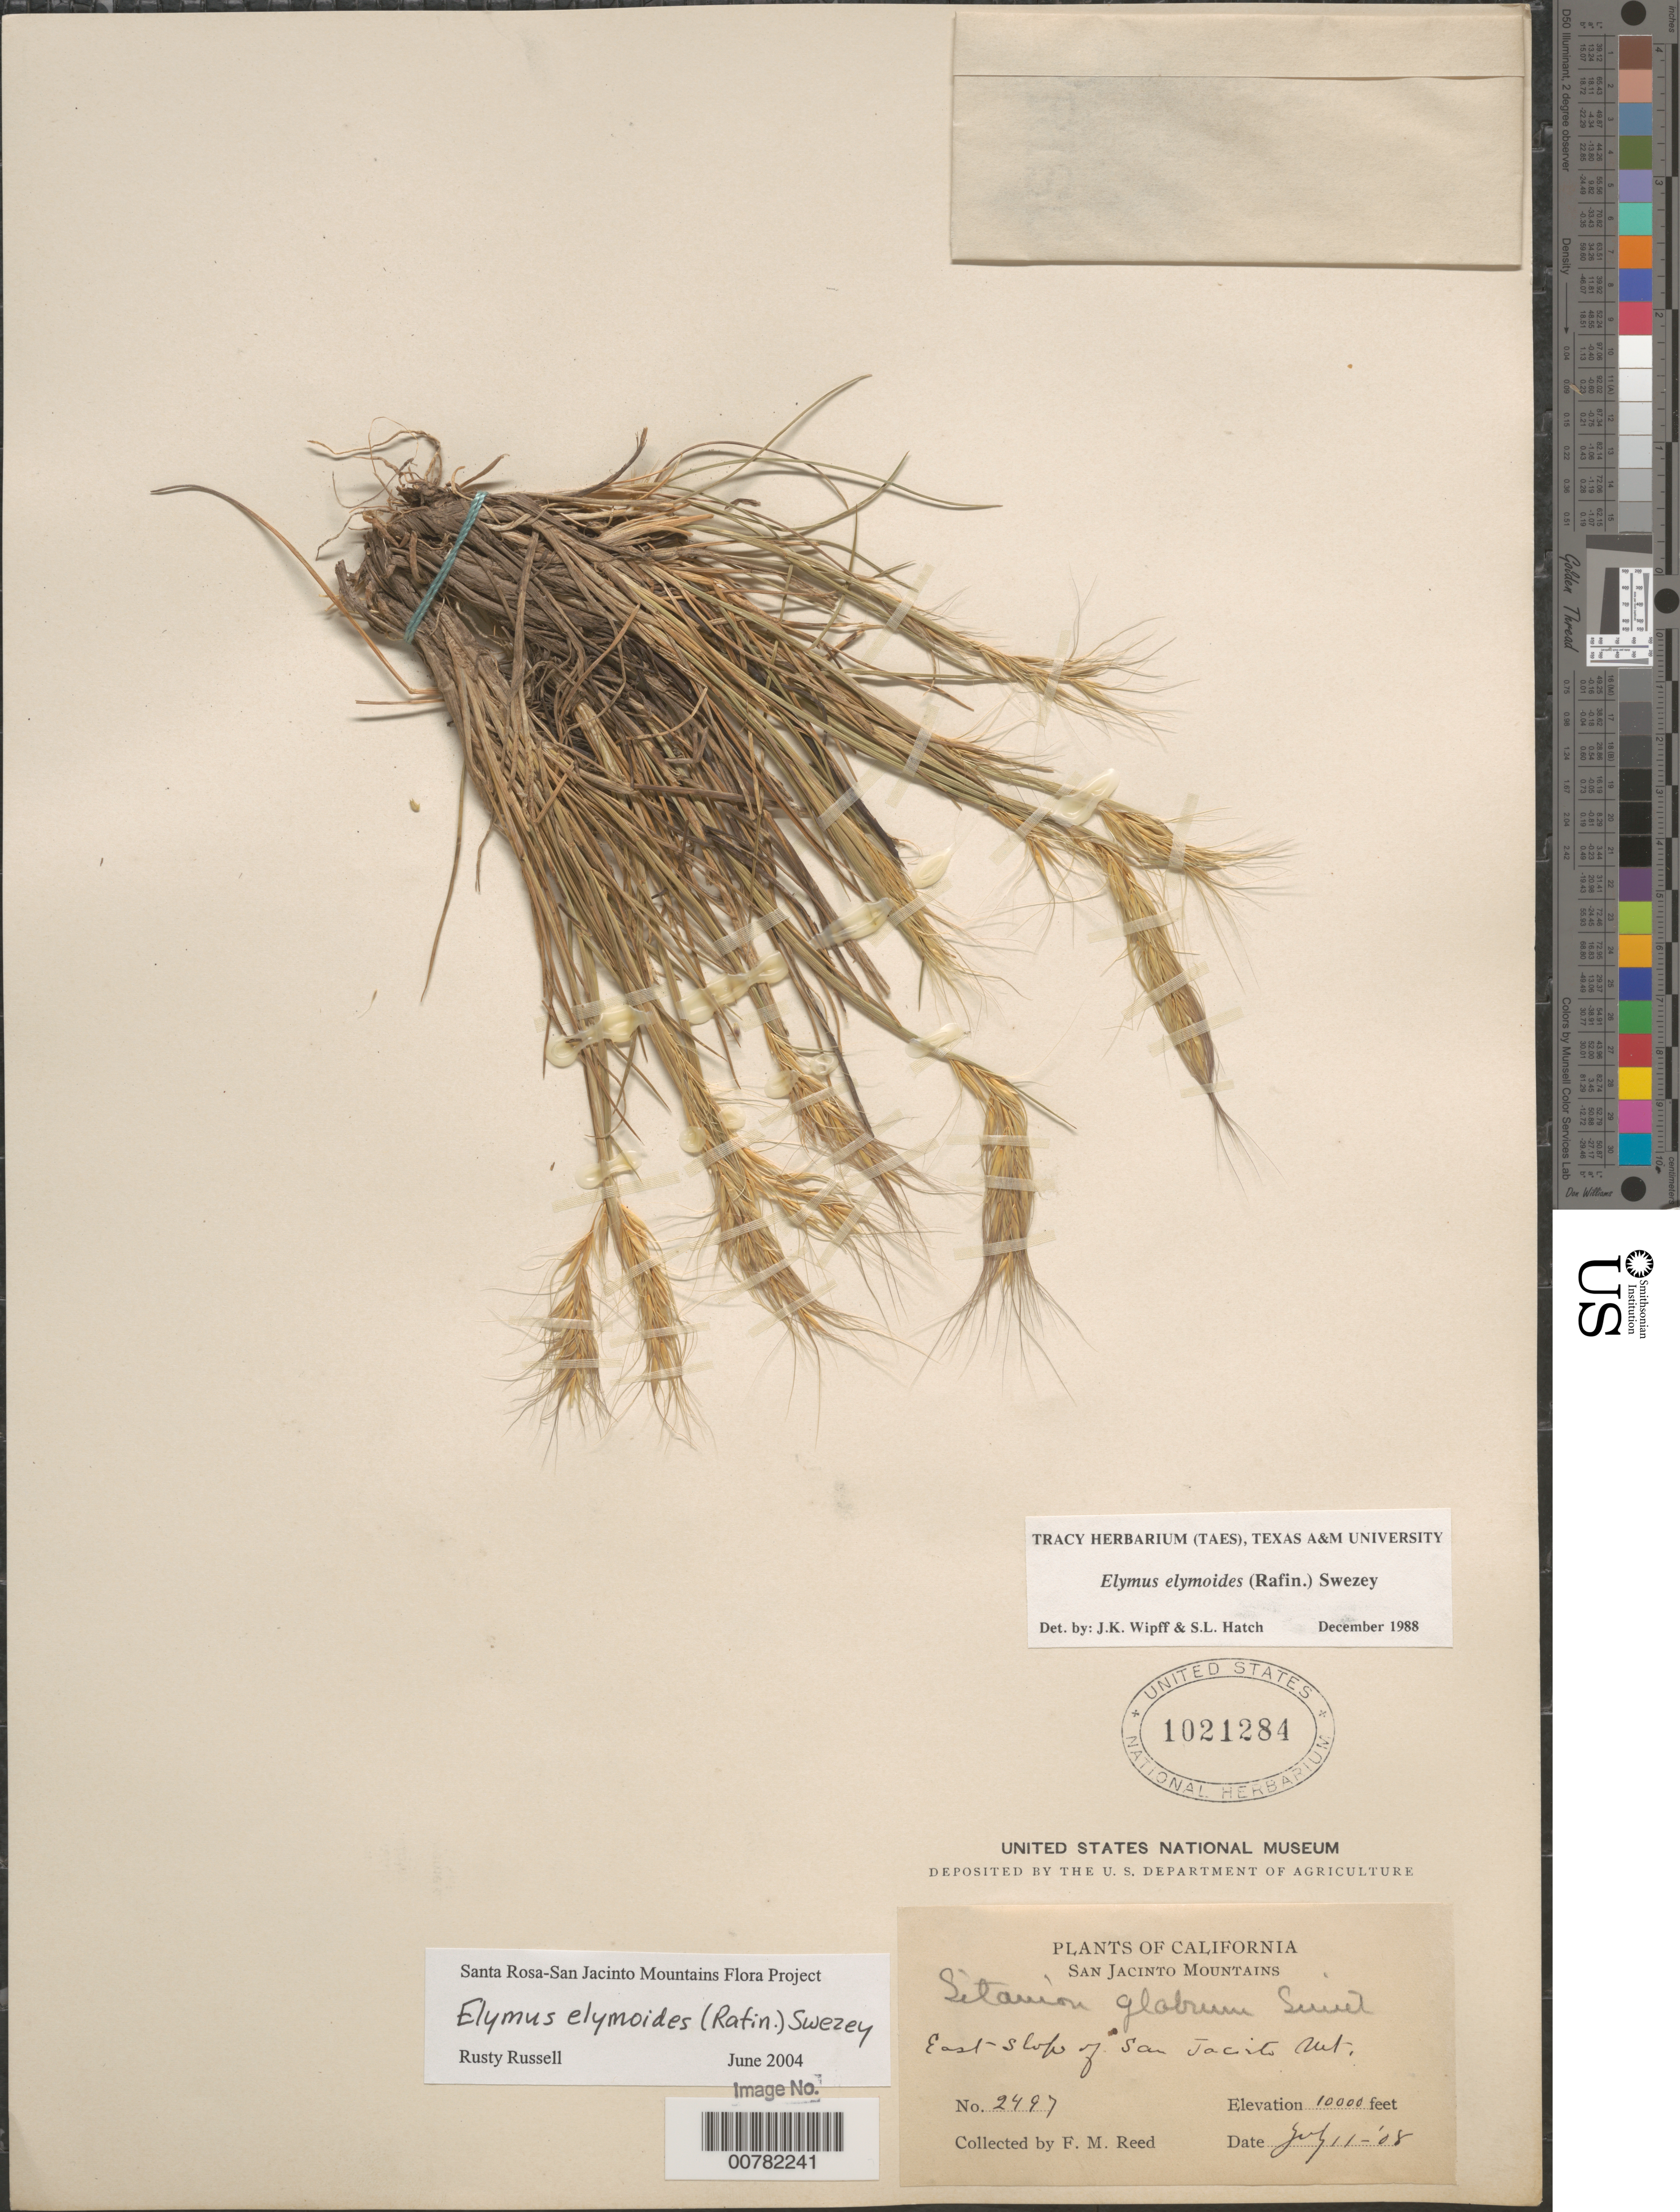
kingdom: Plantae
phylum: Tracheophyta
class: Liliopsida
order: Poales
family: Poaceae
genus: Elymus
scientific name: Elymus elymoides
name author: (Raf.) Swezey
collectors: F. Reed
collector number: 2497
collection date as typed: Transcribed d/m/y: 11/7/8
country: United States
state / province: California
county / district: Riverside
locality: San Jacinto Mountains. East slope of San Jacinto Mt.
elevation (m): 3048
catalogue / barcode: US 1021284